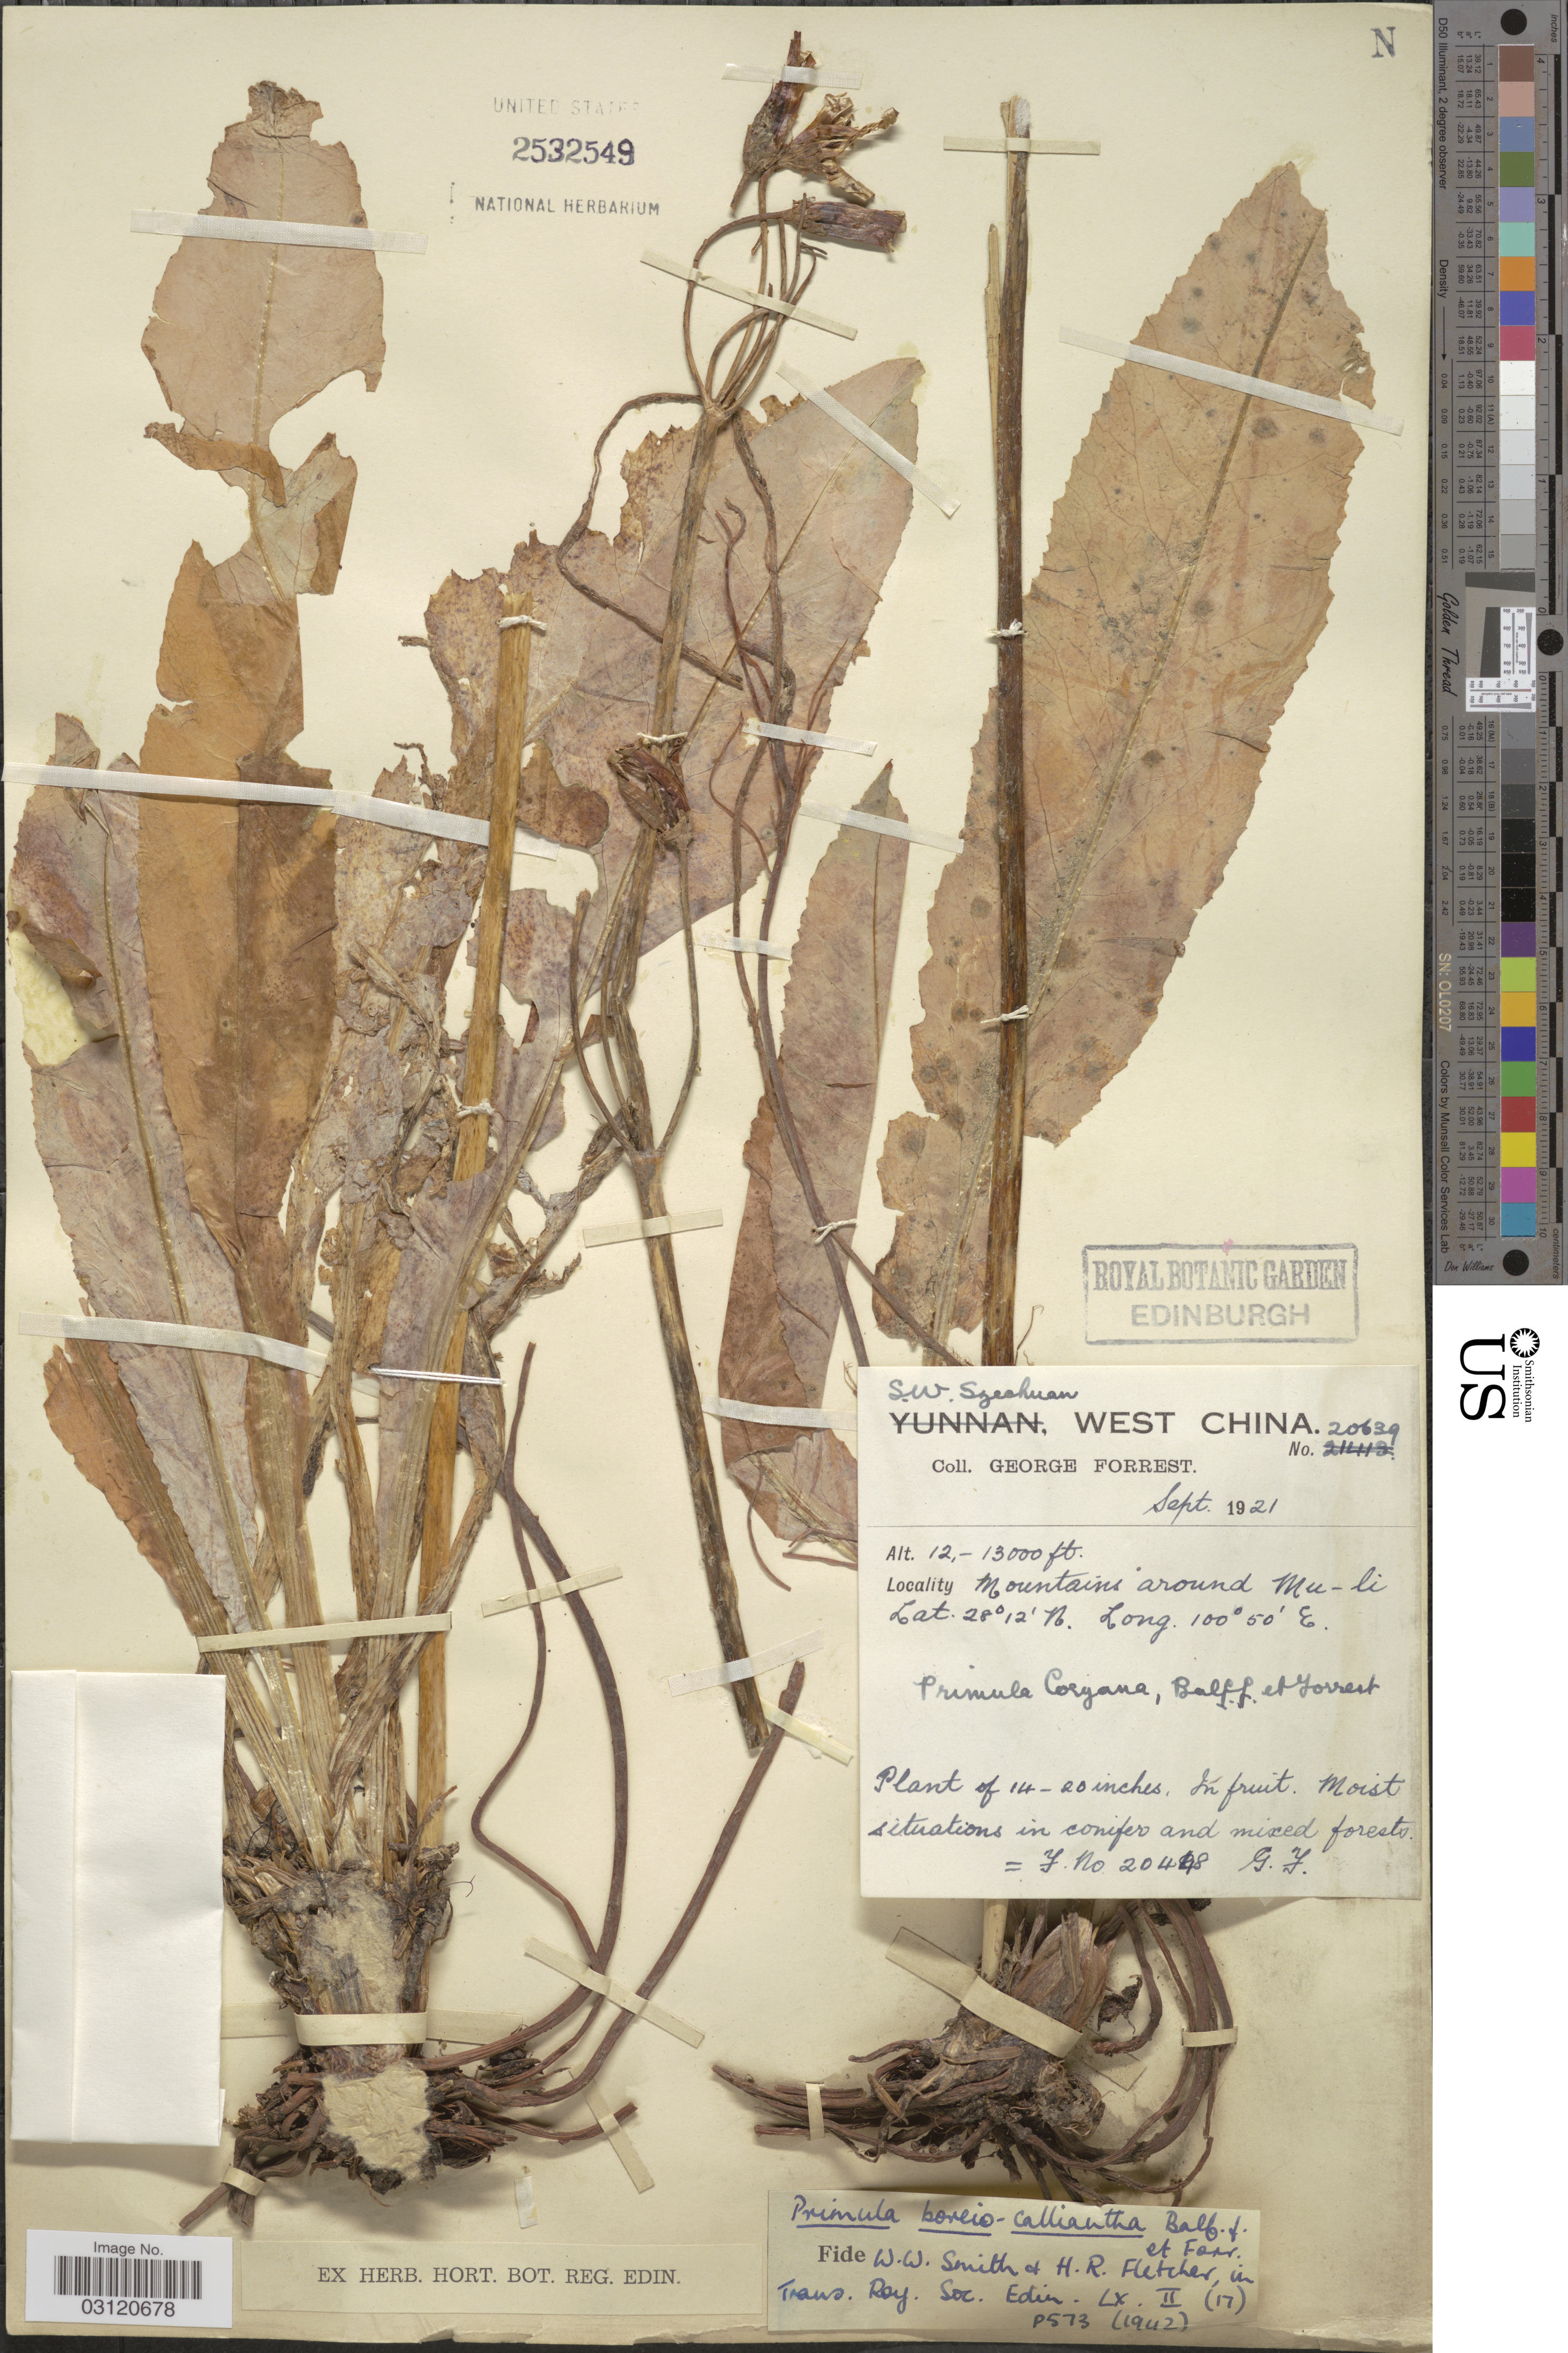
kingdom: Plantae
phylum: Tracheophyta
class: Magnoliopsida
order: Ericales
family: Primulaceae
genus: Primula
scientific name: Primula boreiocalliantha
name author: Balf. f. & Forrest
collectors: G. Forrest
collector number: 20639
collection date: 1921-09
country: China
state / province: Sichuan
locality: S.W. Szechuan, West China, Mountains around Mu-li.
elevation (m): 3658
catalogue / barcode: US 2532549